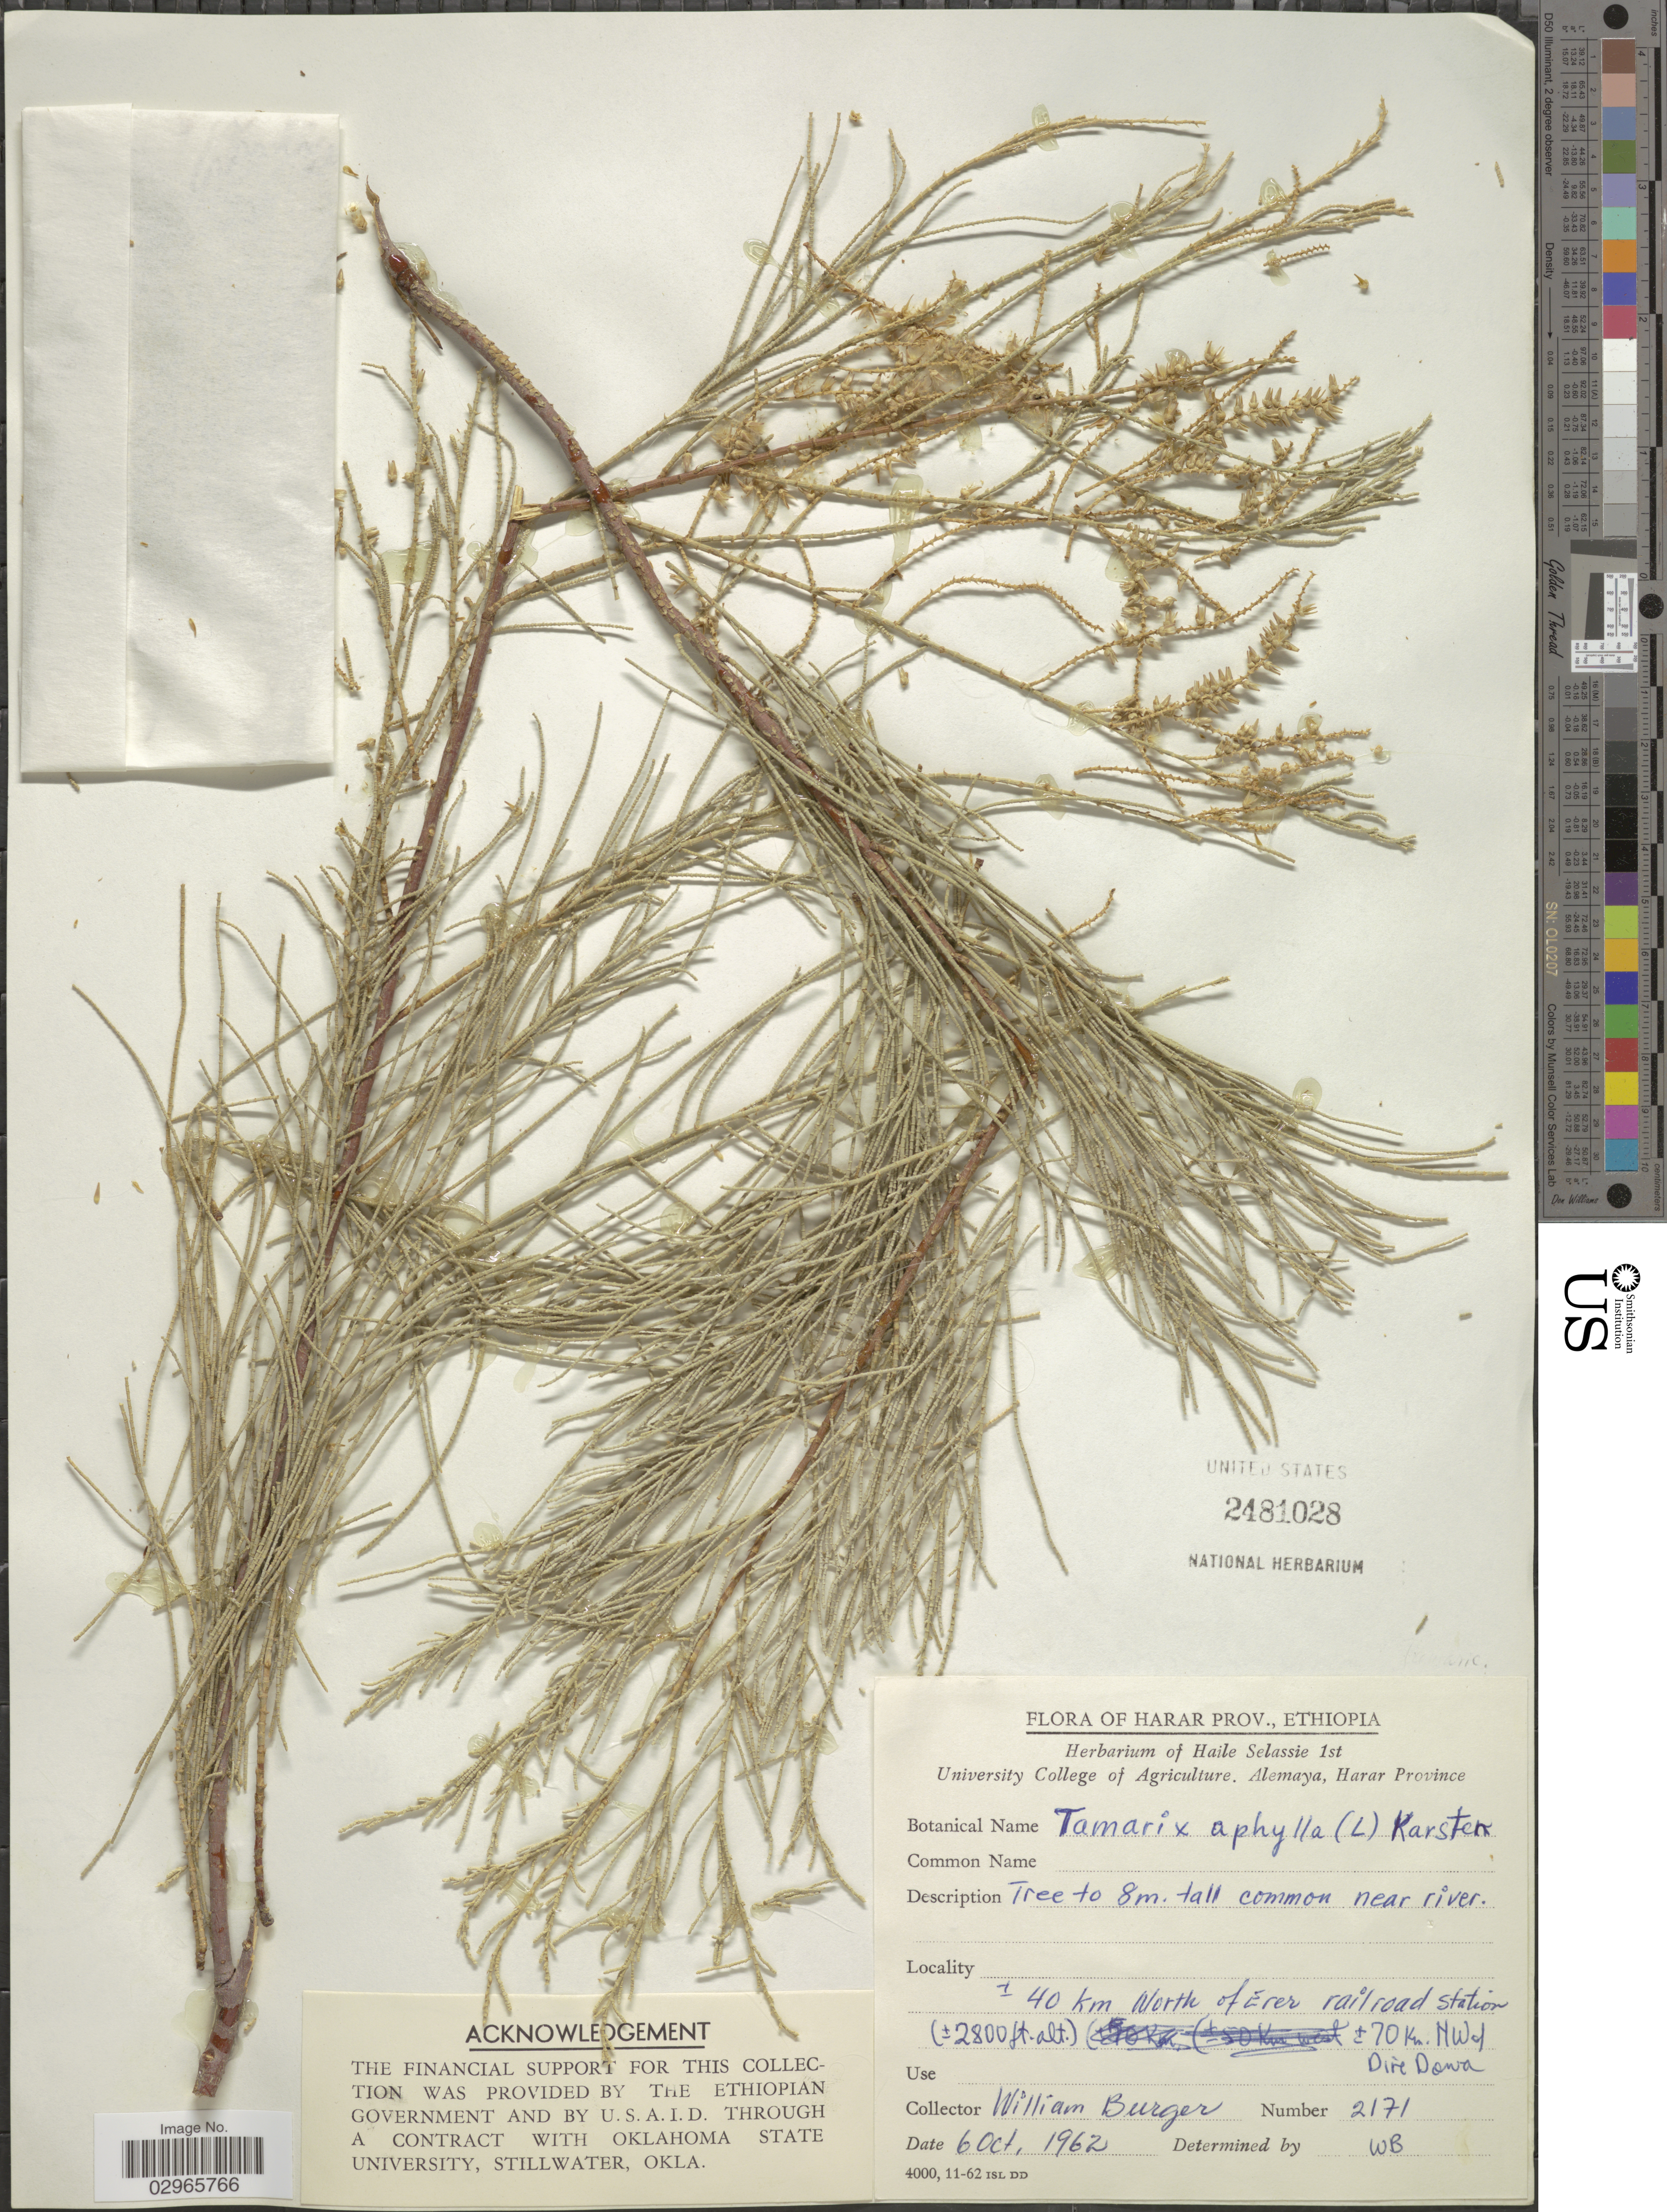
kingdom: Plantae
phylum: Tracheophyta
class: Magnoliopsida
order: Caryophyllales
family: Tamaricaceae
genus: Tamarix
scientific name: Tamarix aphylla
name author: (L.) H. Karst.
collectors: W. Burger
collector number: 2171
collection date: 1962-10-06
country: Ethiopia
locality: Harar Prov. ± 40 km North of Erer railroad station (± 70 Km NW of Dire Dawa).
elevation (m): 853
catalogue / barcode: US 2481028